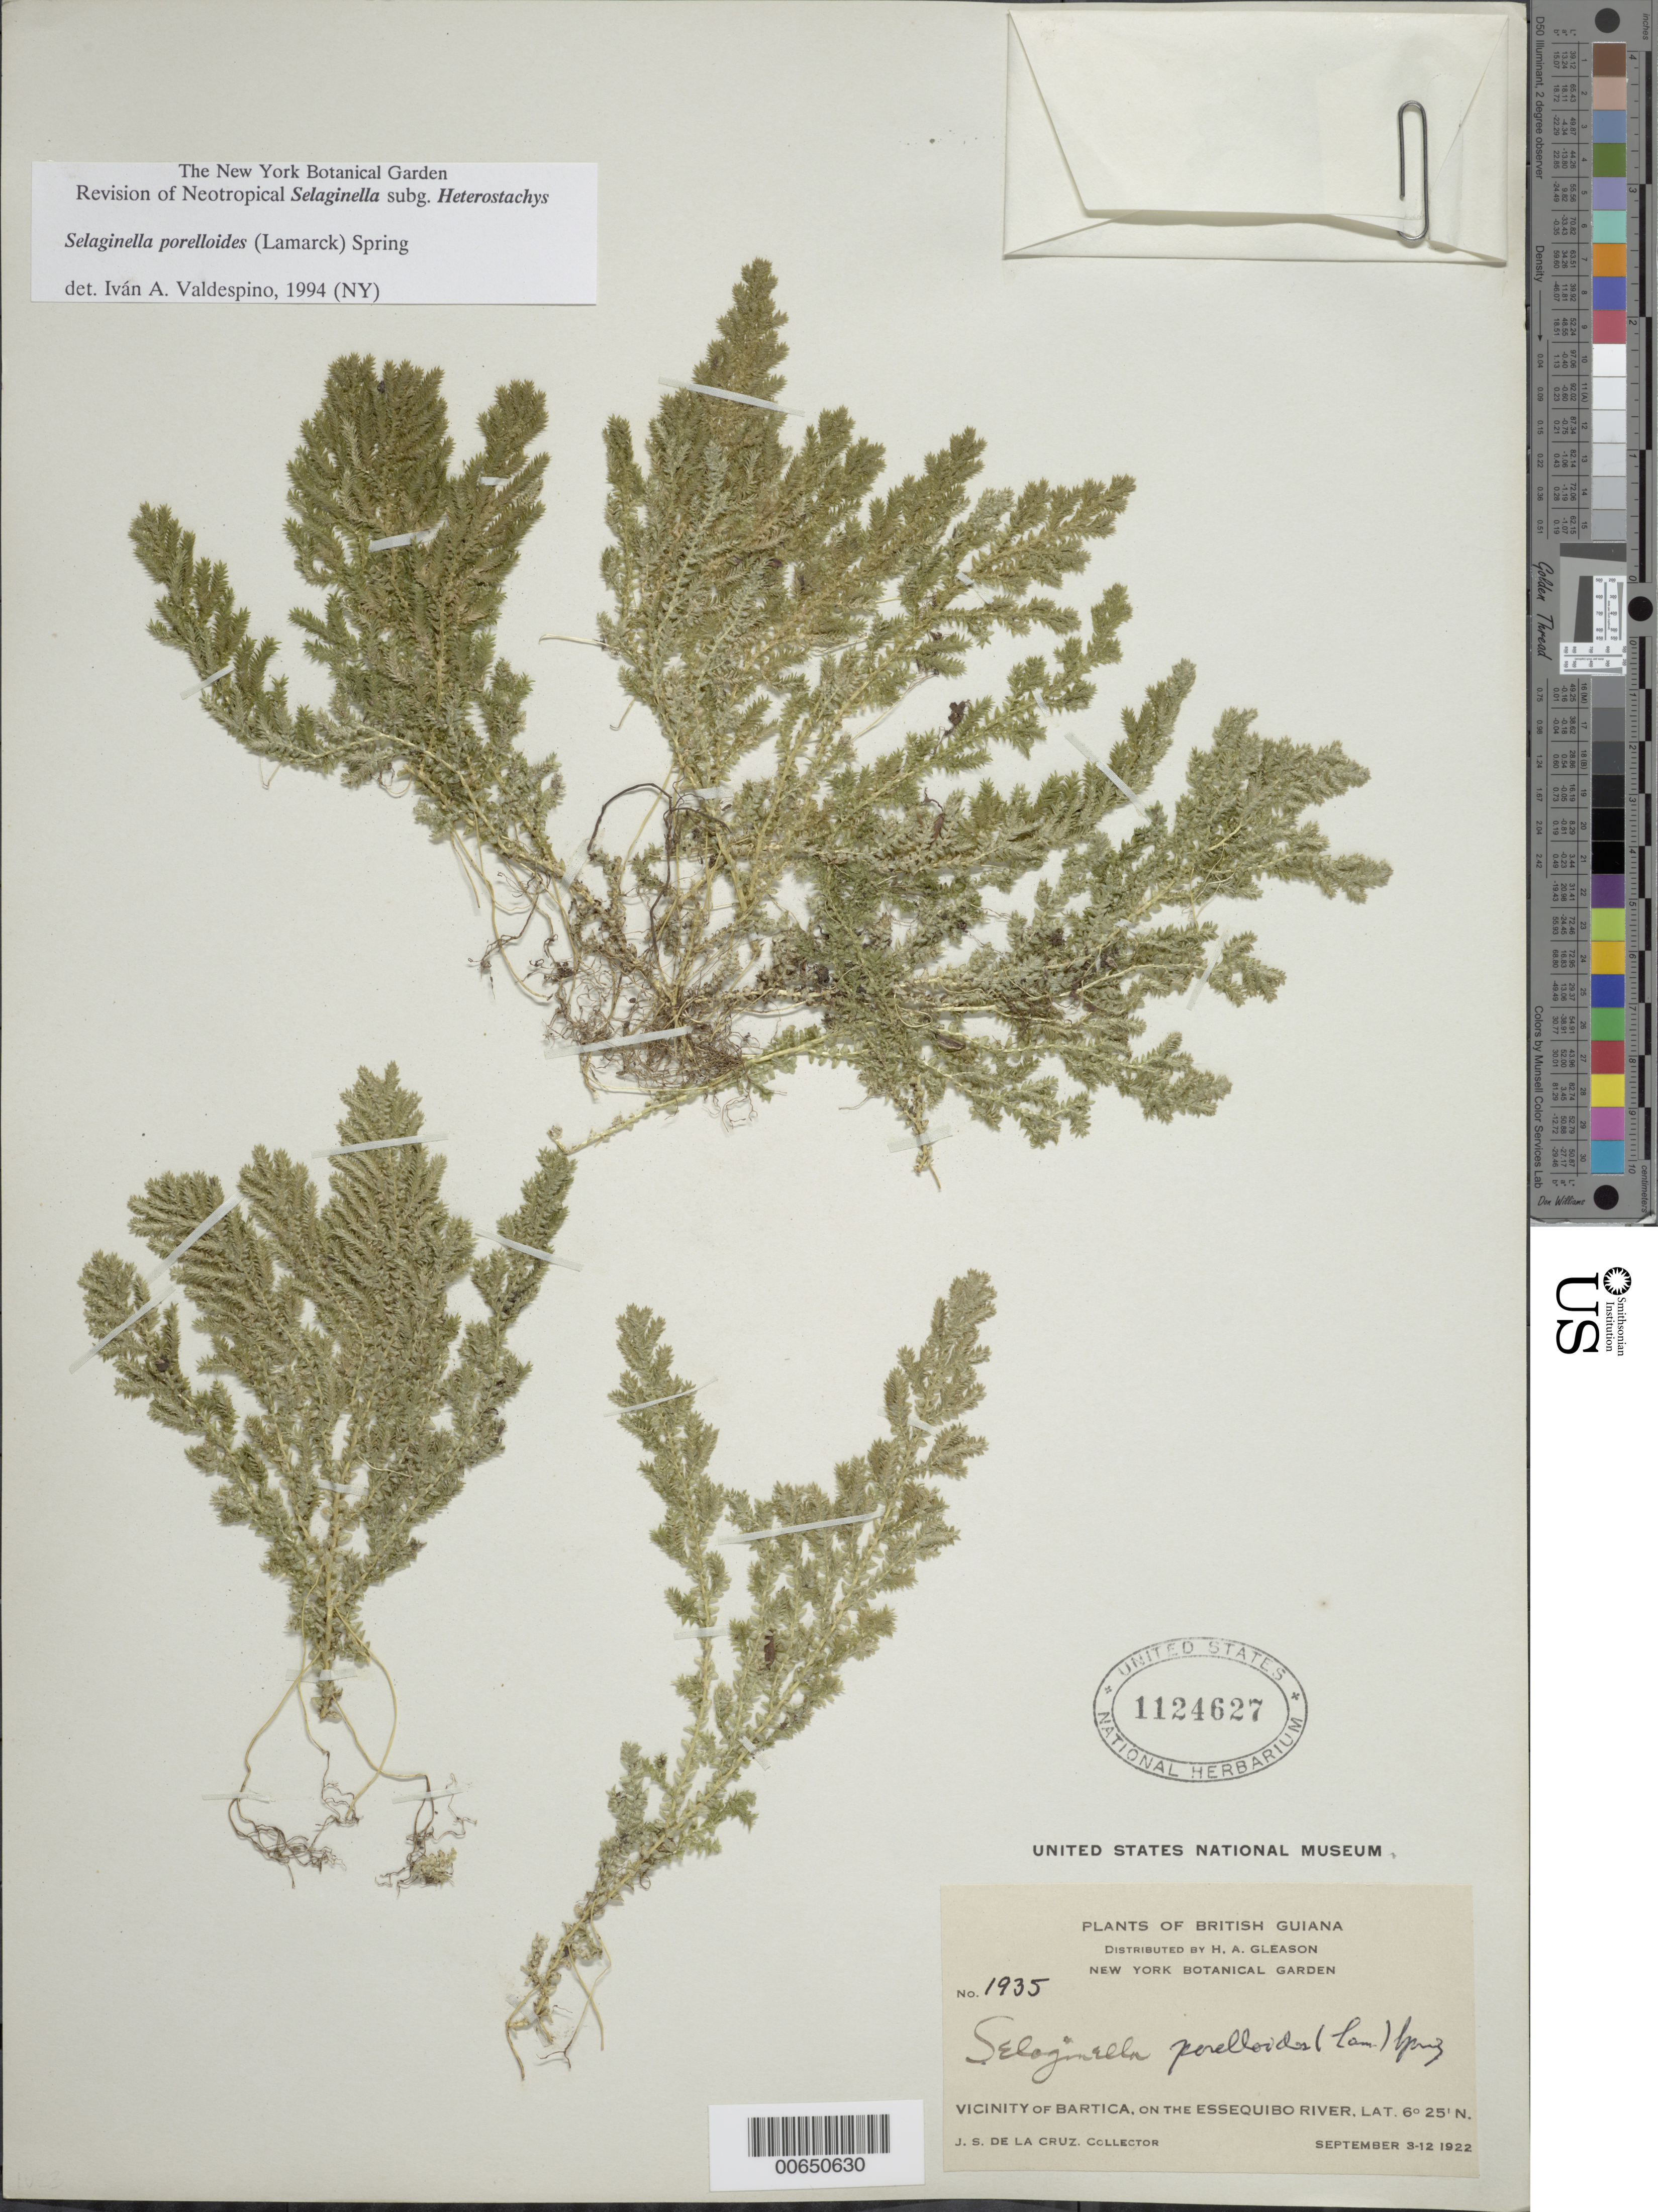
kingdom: Plantae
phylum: Tracheophyta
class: Lycopodiopsida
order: Selaginellales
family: Selaginellaceae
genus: Selaginella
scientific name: Selaginella porelloides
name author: (Lam.) Spring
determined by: Valdespino, I. A., (PMA), Universidad de Panama (PANAMA)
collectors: J. S. de la Cruz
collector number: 1935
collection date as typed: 3-Sep-22 to 12-Sep-22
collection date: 1922-09-03/1922-09-12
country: Guyana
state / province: Cuyuni-Mazaruni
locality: Bartica, vic., on the Essequibo River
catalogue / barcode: US 1124627